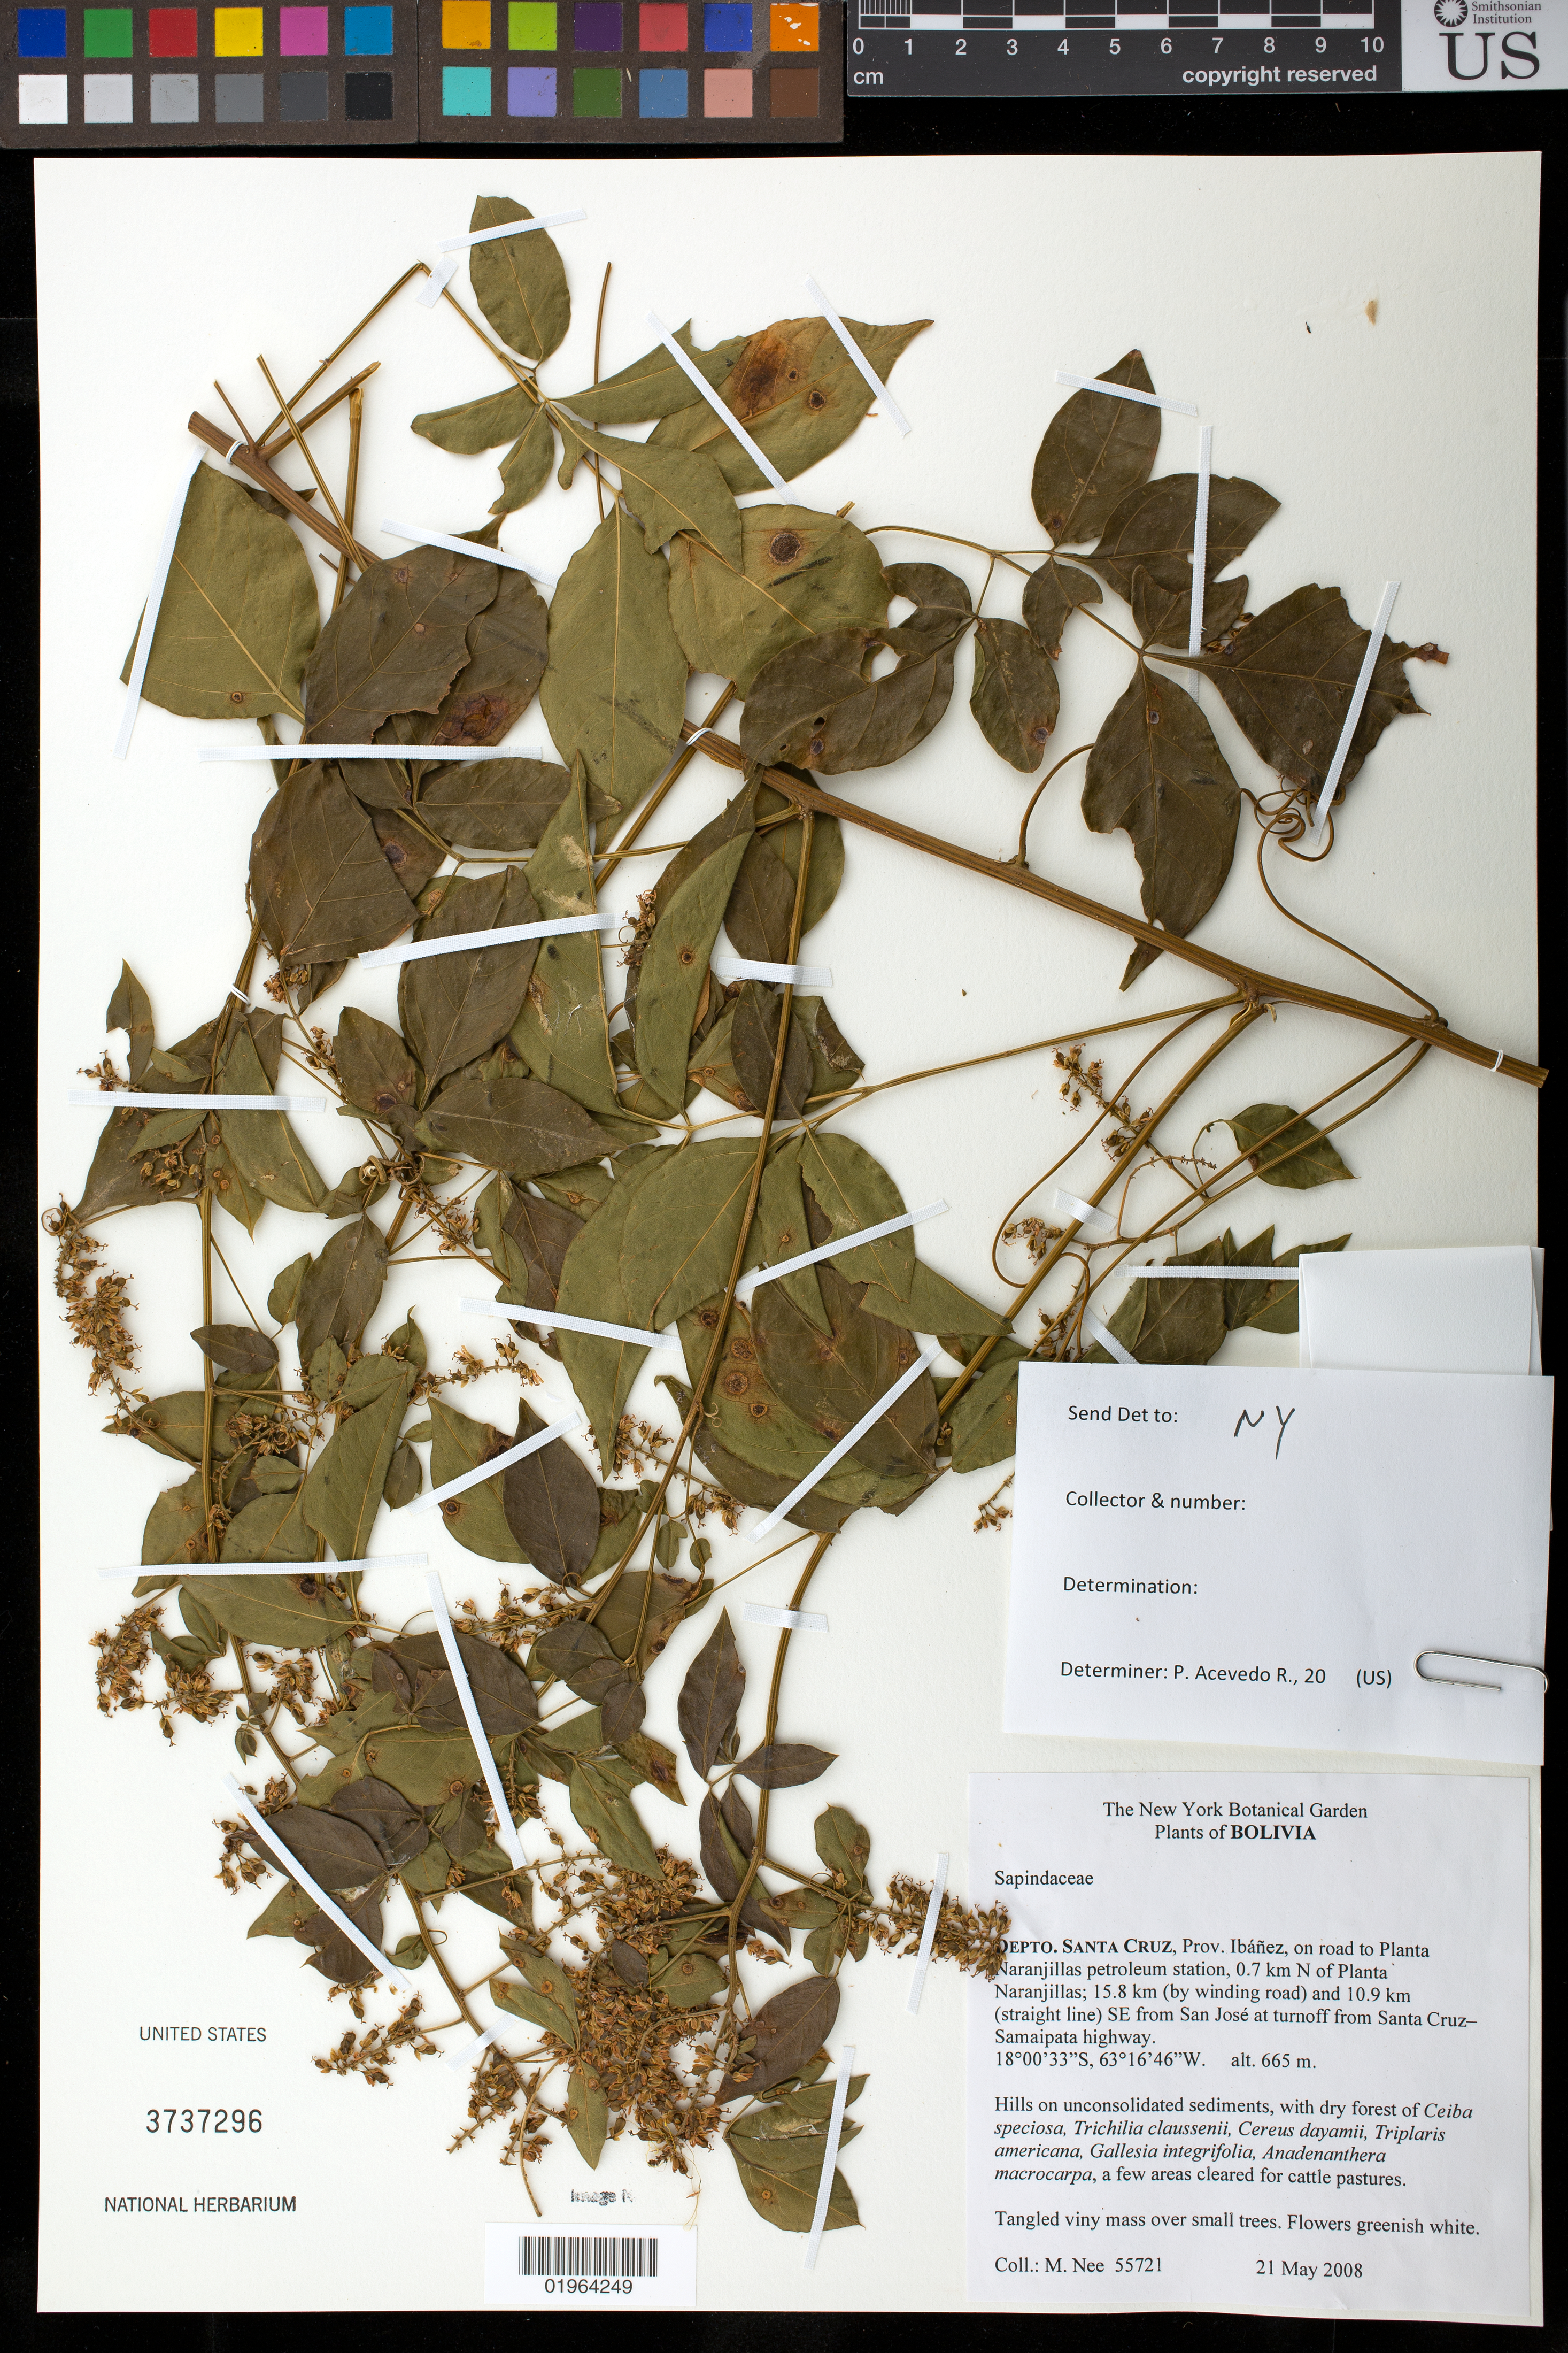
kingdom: Plantae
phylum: Tracheophyta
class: Magnoliopsida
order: Sapindales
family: Sapindaceae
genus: Serjania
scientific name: Serjania meridionalis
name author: Cambess.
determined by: Acevedo-Rodríguez, P., (BOT), Smithsonian Institution - National Museum of Natural History (UNITED STATES)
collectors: M. Nee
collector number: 55721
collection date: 2008-05-21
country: Bolivia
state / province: Santa Cruz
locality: Depto. Santa Cruz, Prov. Ibáñez, on road to Planta Naranjillas petroleum station, 0.7 km N of Planta Naranjillas; 15.8 km (by winding road) and 10.9 km (straight line) SE from San Jose at turnoff from Santa Cruz-Samaipata highway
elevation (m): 665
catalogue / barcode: US 3737296